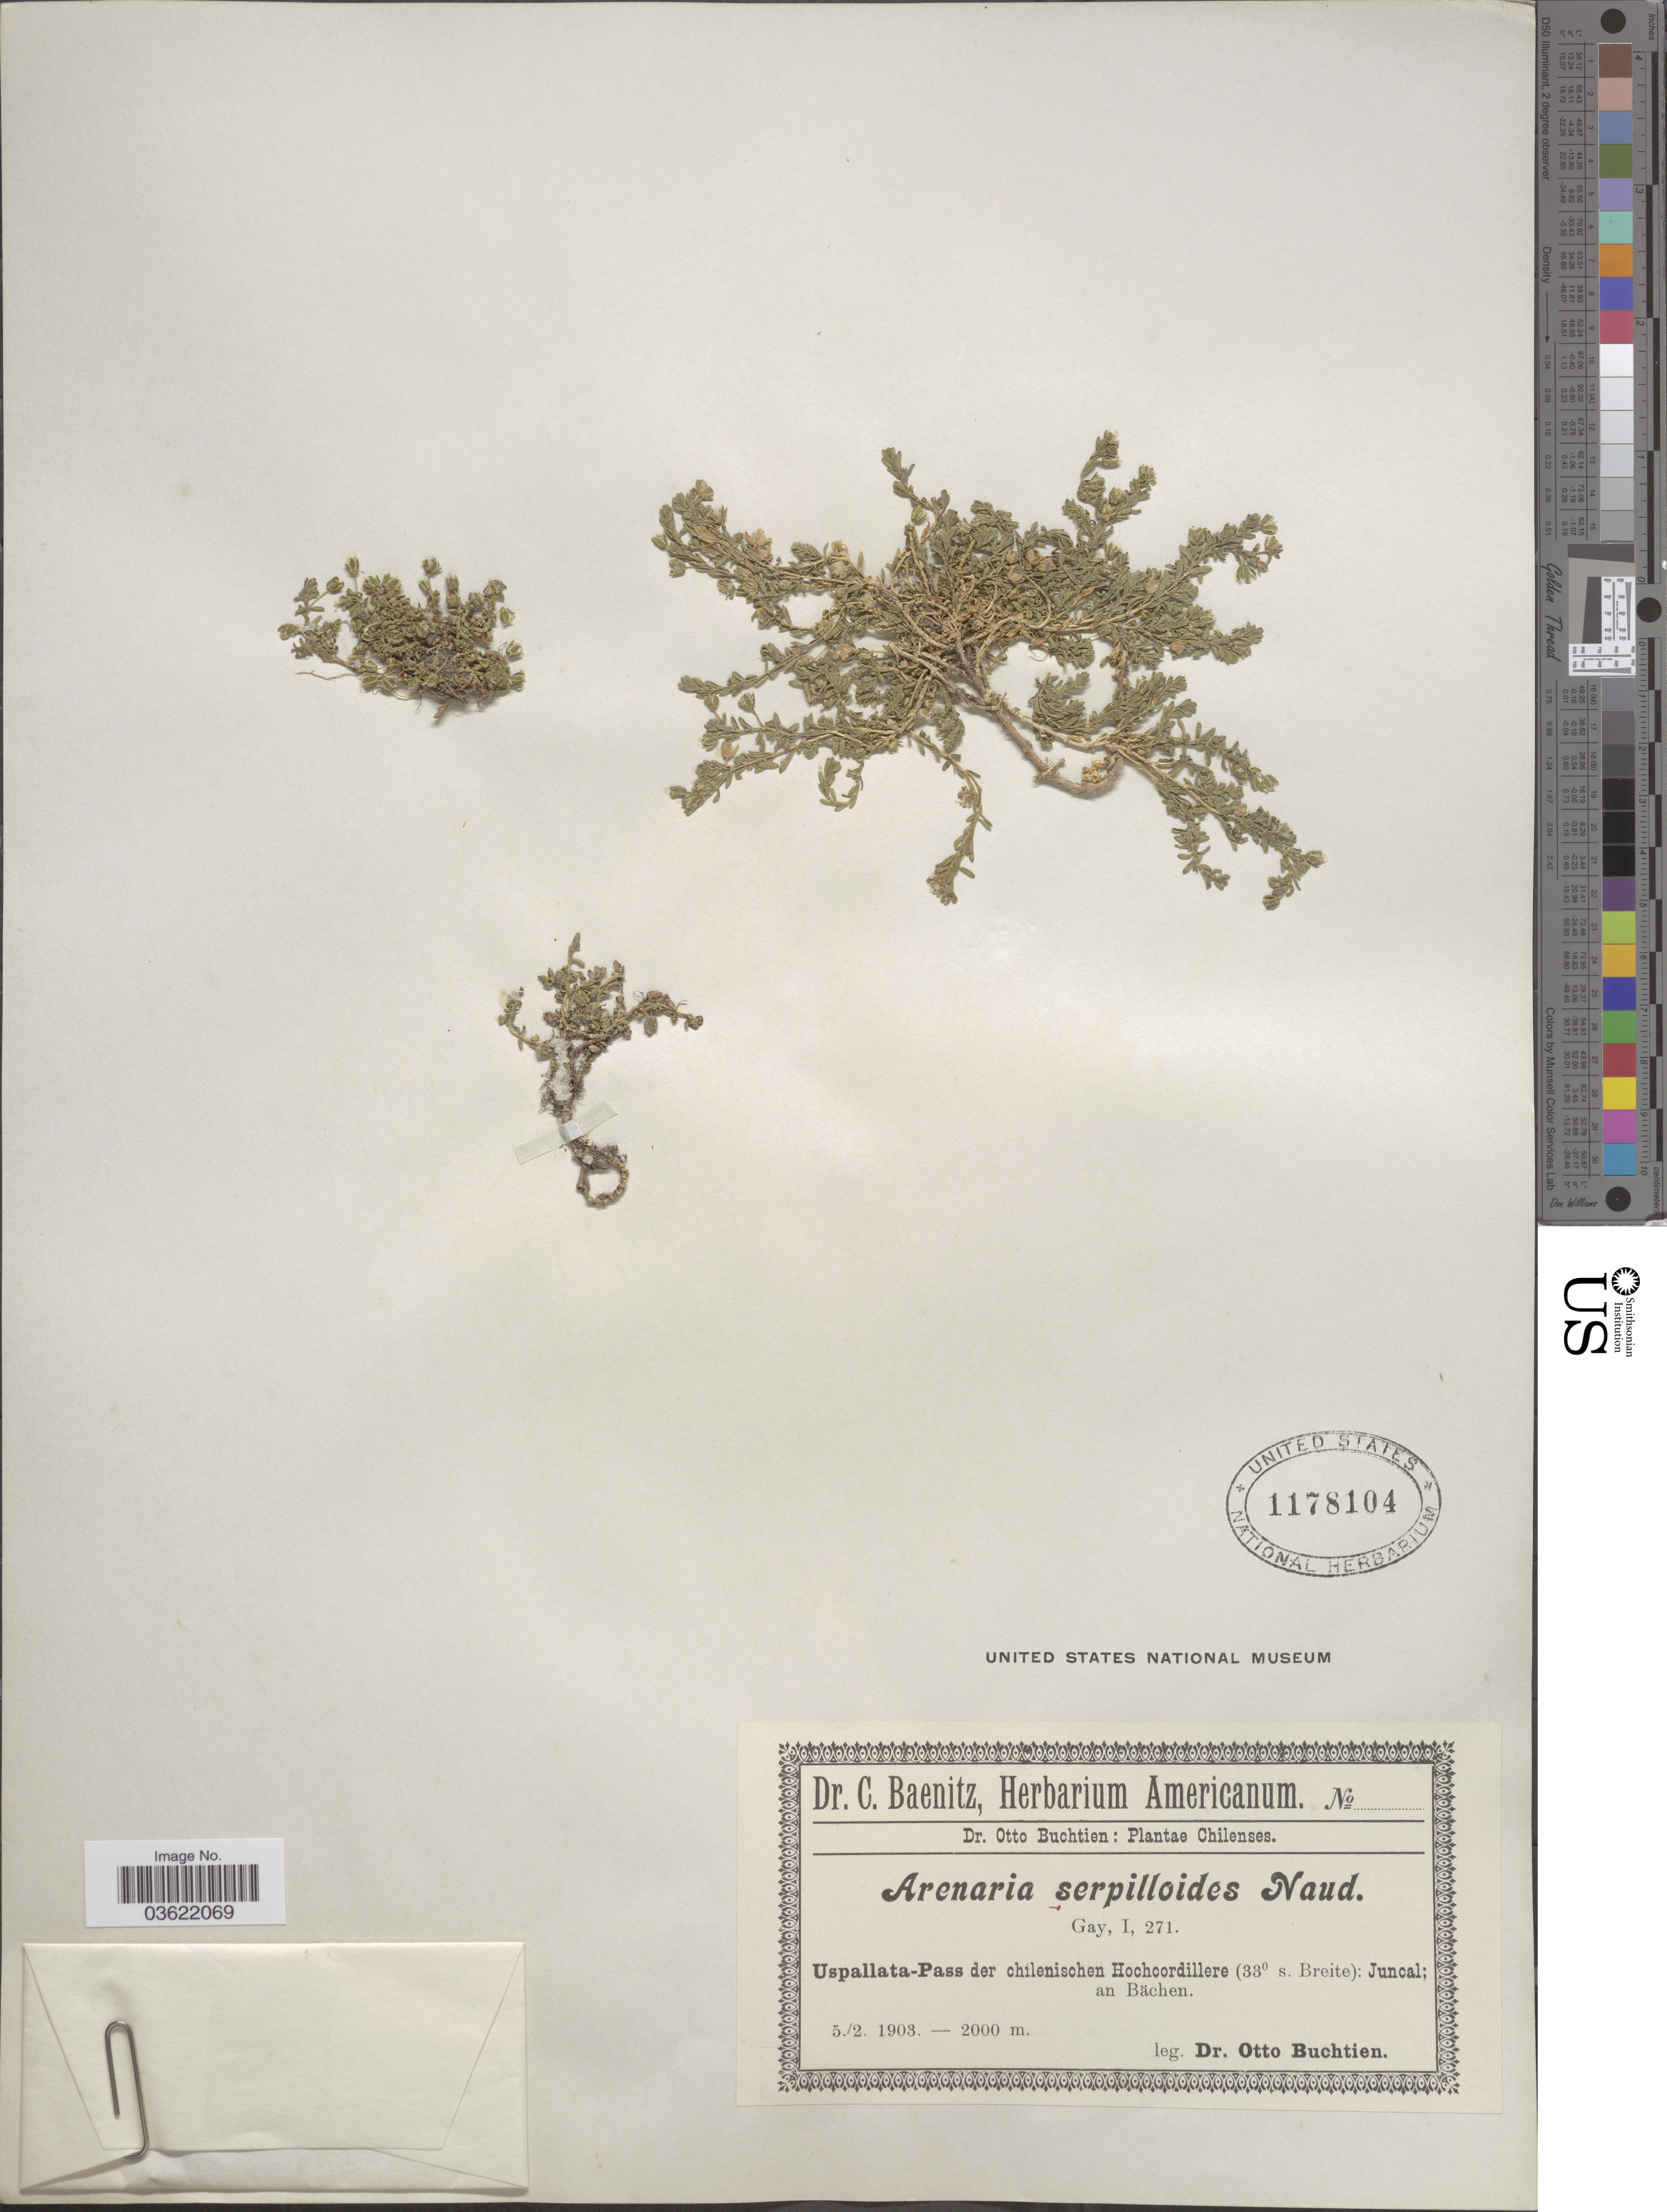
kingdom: Plantae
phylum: Tracheophyta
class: Magnoliopsida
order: Caryophyllales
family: Caryophyllaceae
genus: Arenaria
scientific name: Arenaria serpylloides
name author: Gay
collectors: O. Buchtien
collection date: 1903-02-05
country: Chile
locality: Uspallata-Pass der chilenischen Hochcordillere (33º s. Breite): Juncal; an Bächen.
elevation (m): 2000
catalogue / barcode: US 1178104